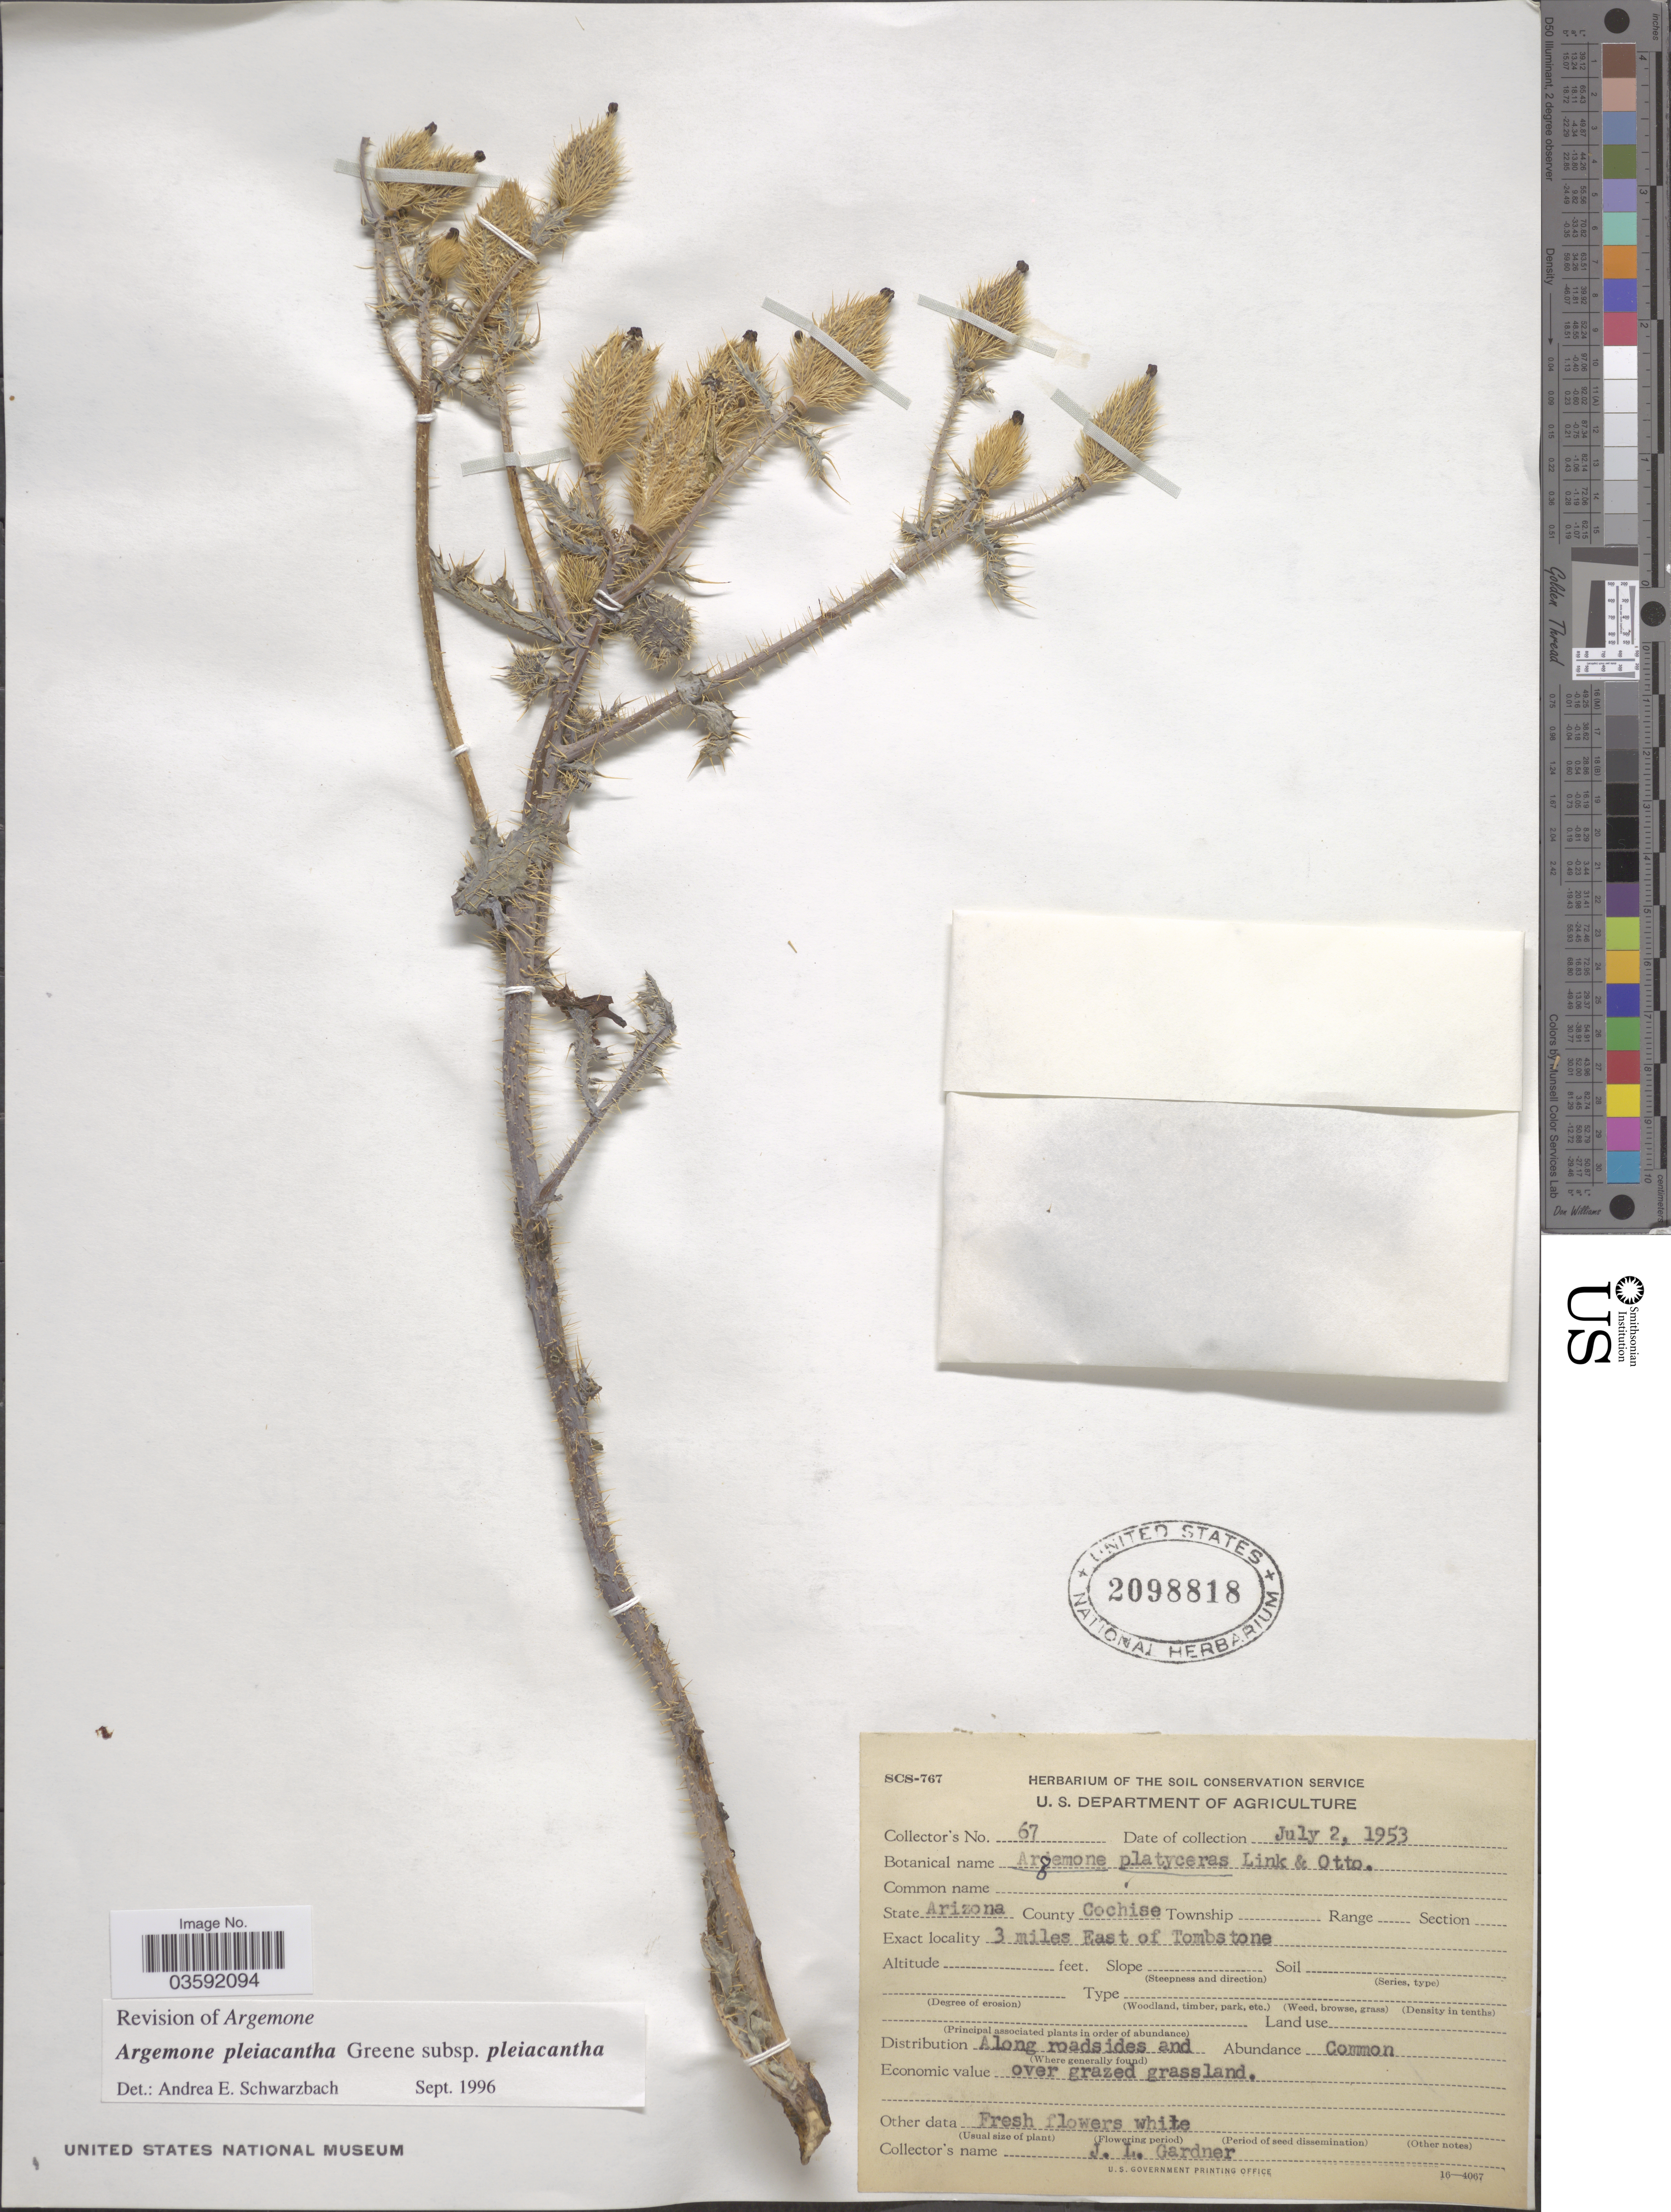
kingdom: Plantae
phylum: Tracheophyta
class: Magnoliopsida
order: Ranunculales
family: Papaveraceae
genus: Argemone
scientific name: Argemone pleiacantha subsp. pleiacantha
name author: Greene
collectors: J. L. Gardner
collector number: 67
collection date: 1953-07-02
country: United States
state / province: Arizona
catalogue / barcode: US 2098818